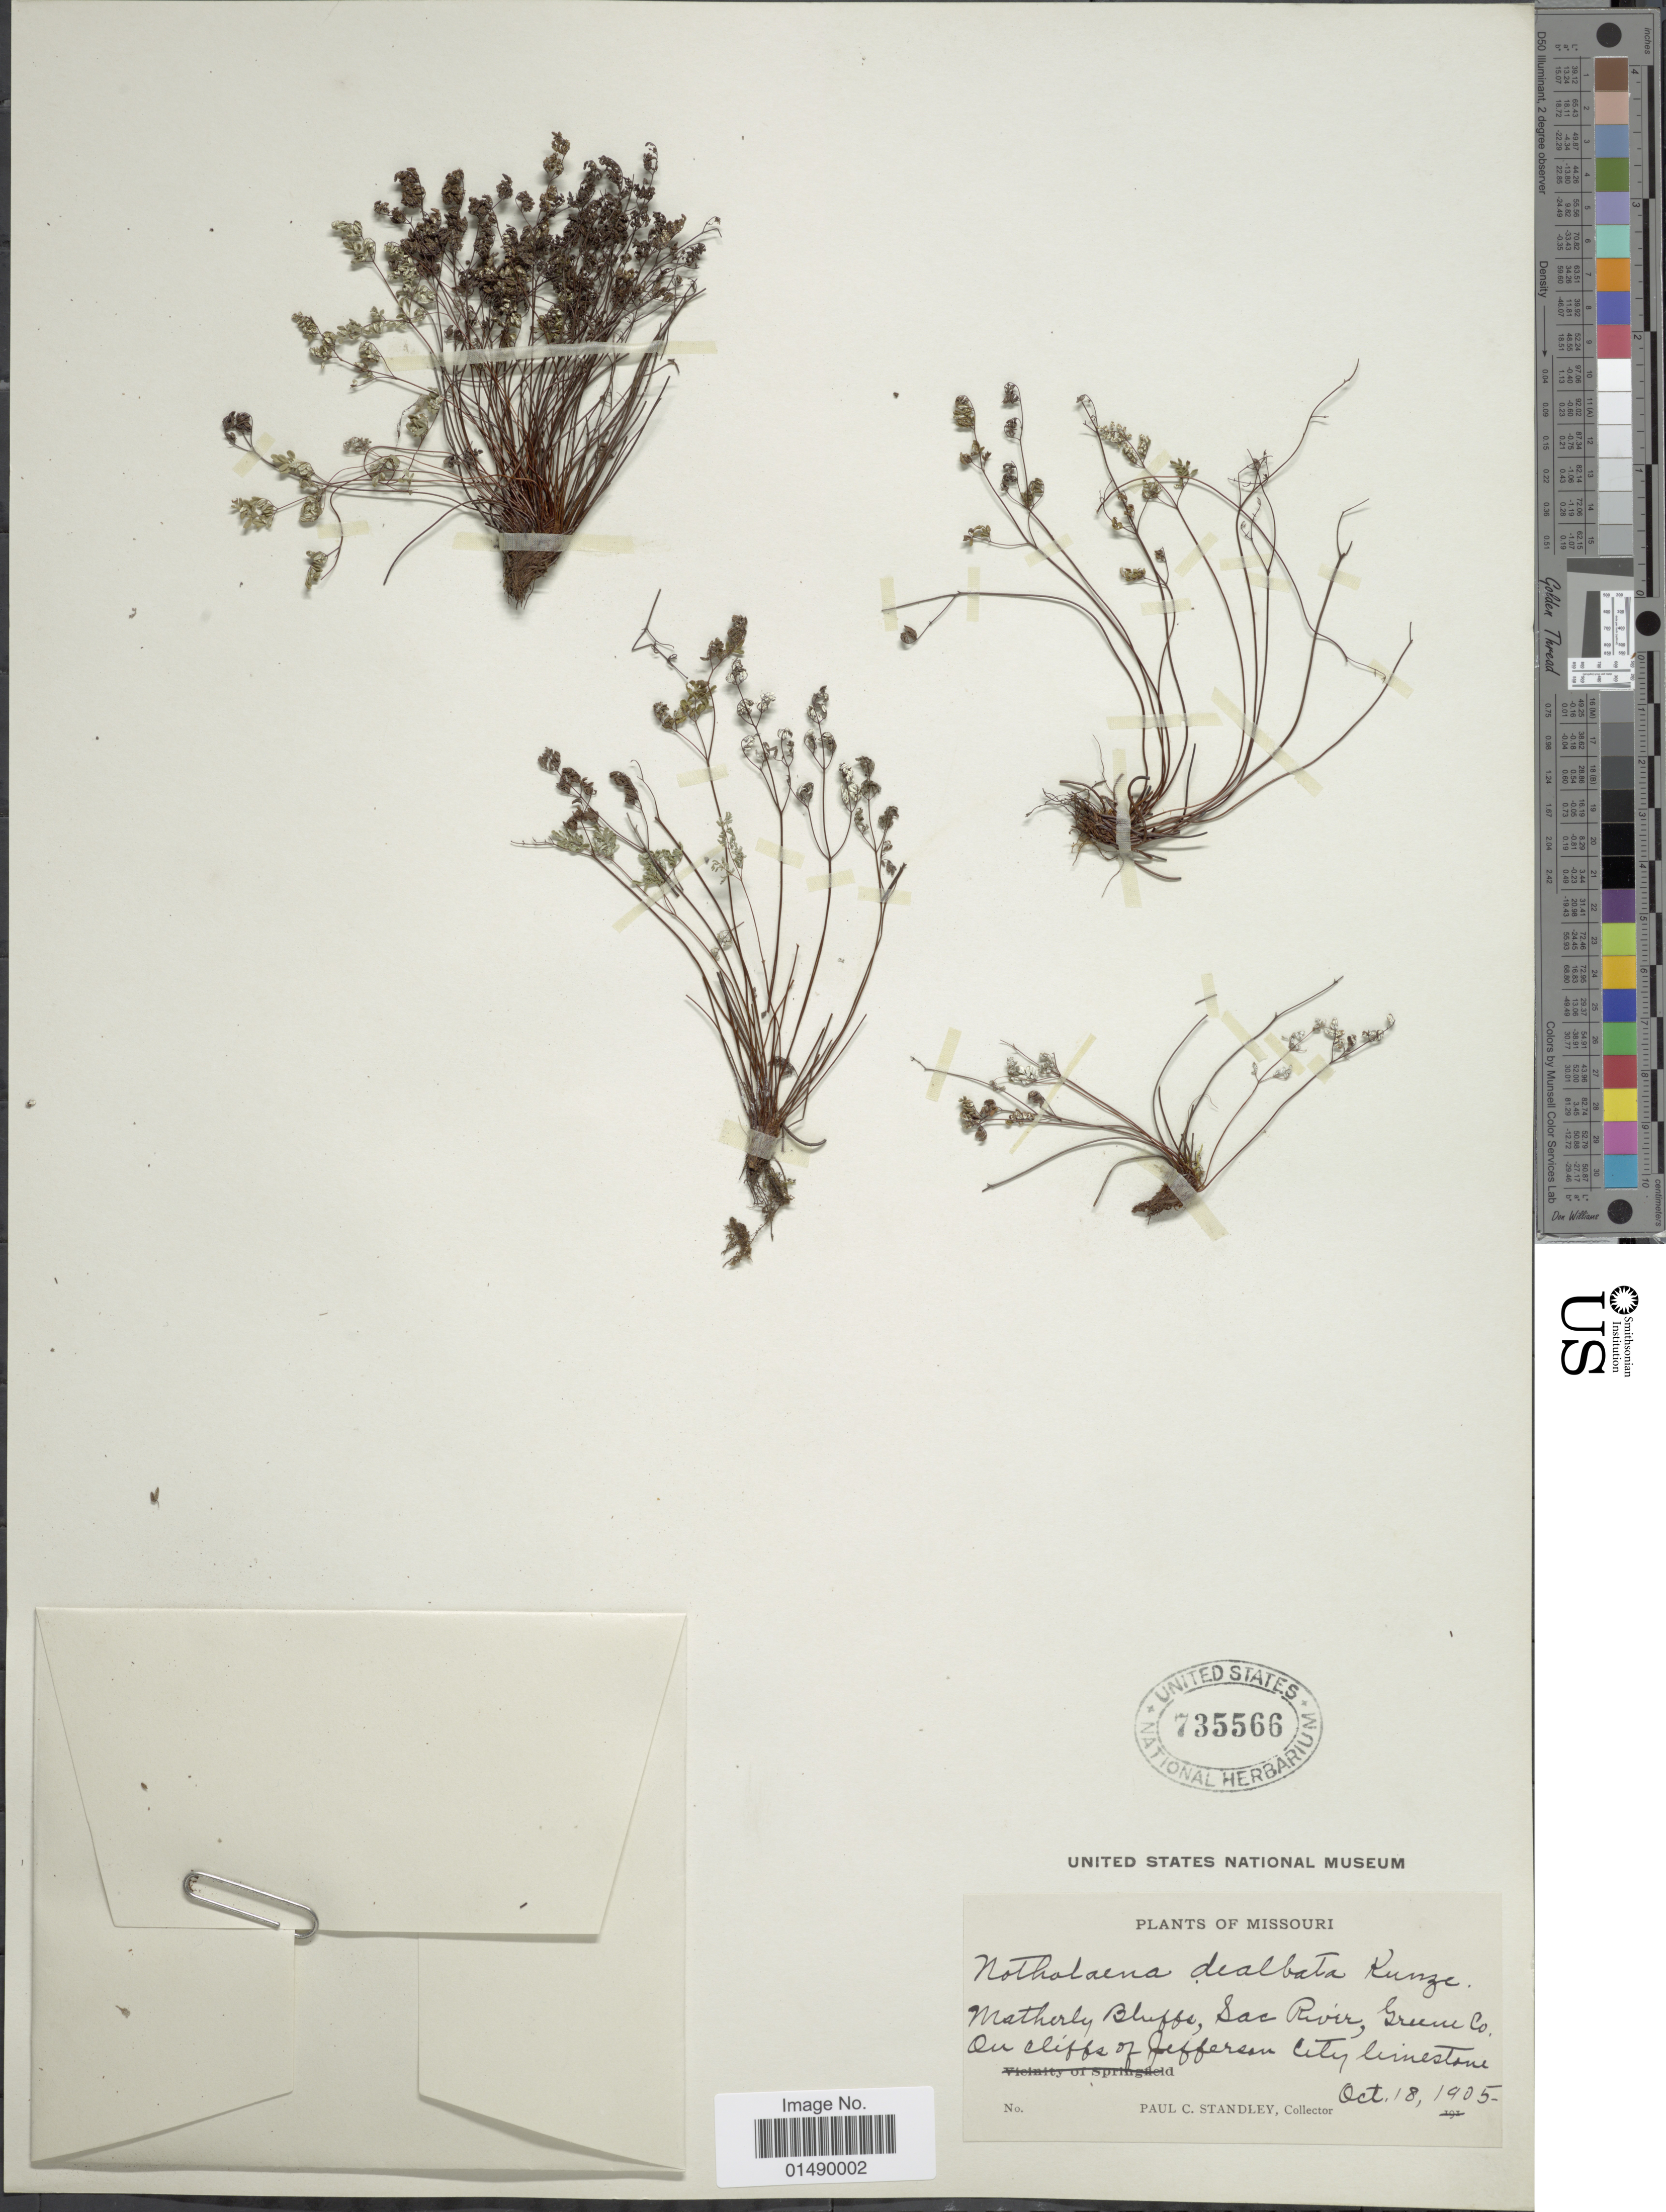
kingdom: Plantae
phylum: Tracheophyta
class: Polypodiopsida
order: Polypodiales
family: Pteridaceae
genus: Argyrochosma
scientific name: Argyrochosma dealbata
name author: (Pursh) Windham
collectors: P. C. Standley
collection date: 1905-10-18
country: United States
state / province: Missouri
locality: Missouri, Matherky Bluffs, Sac river, green Co. on cliffs of Jeffersen City limestone.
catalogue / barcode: US 735566